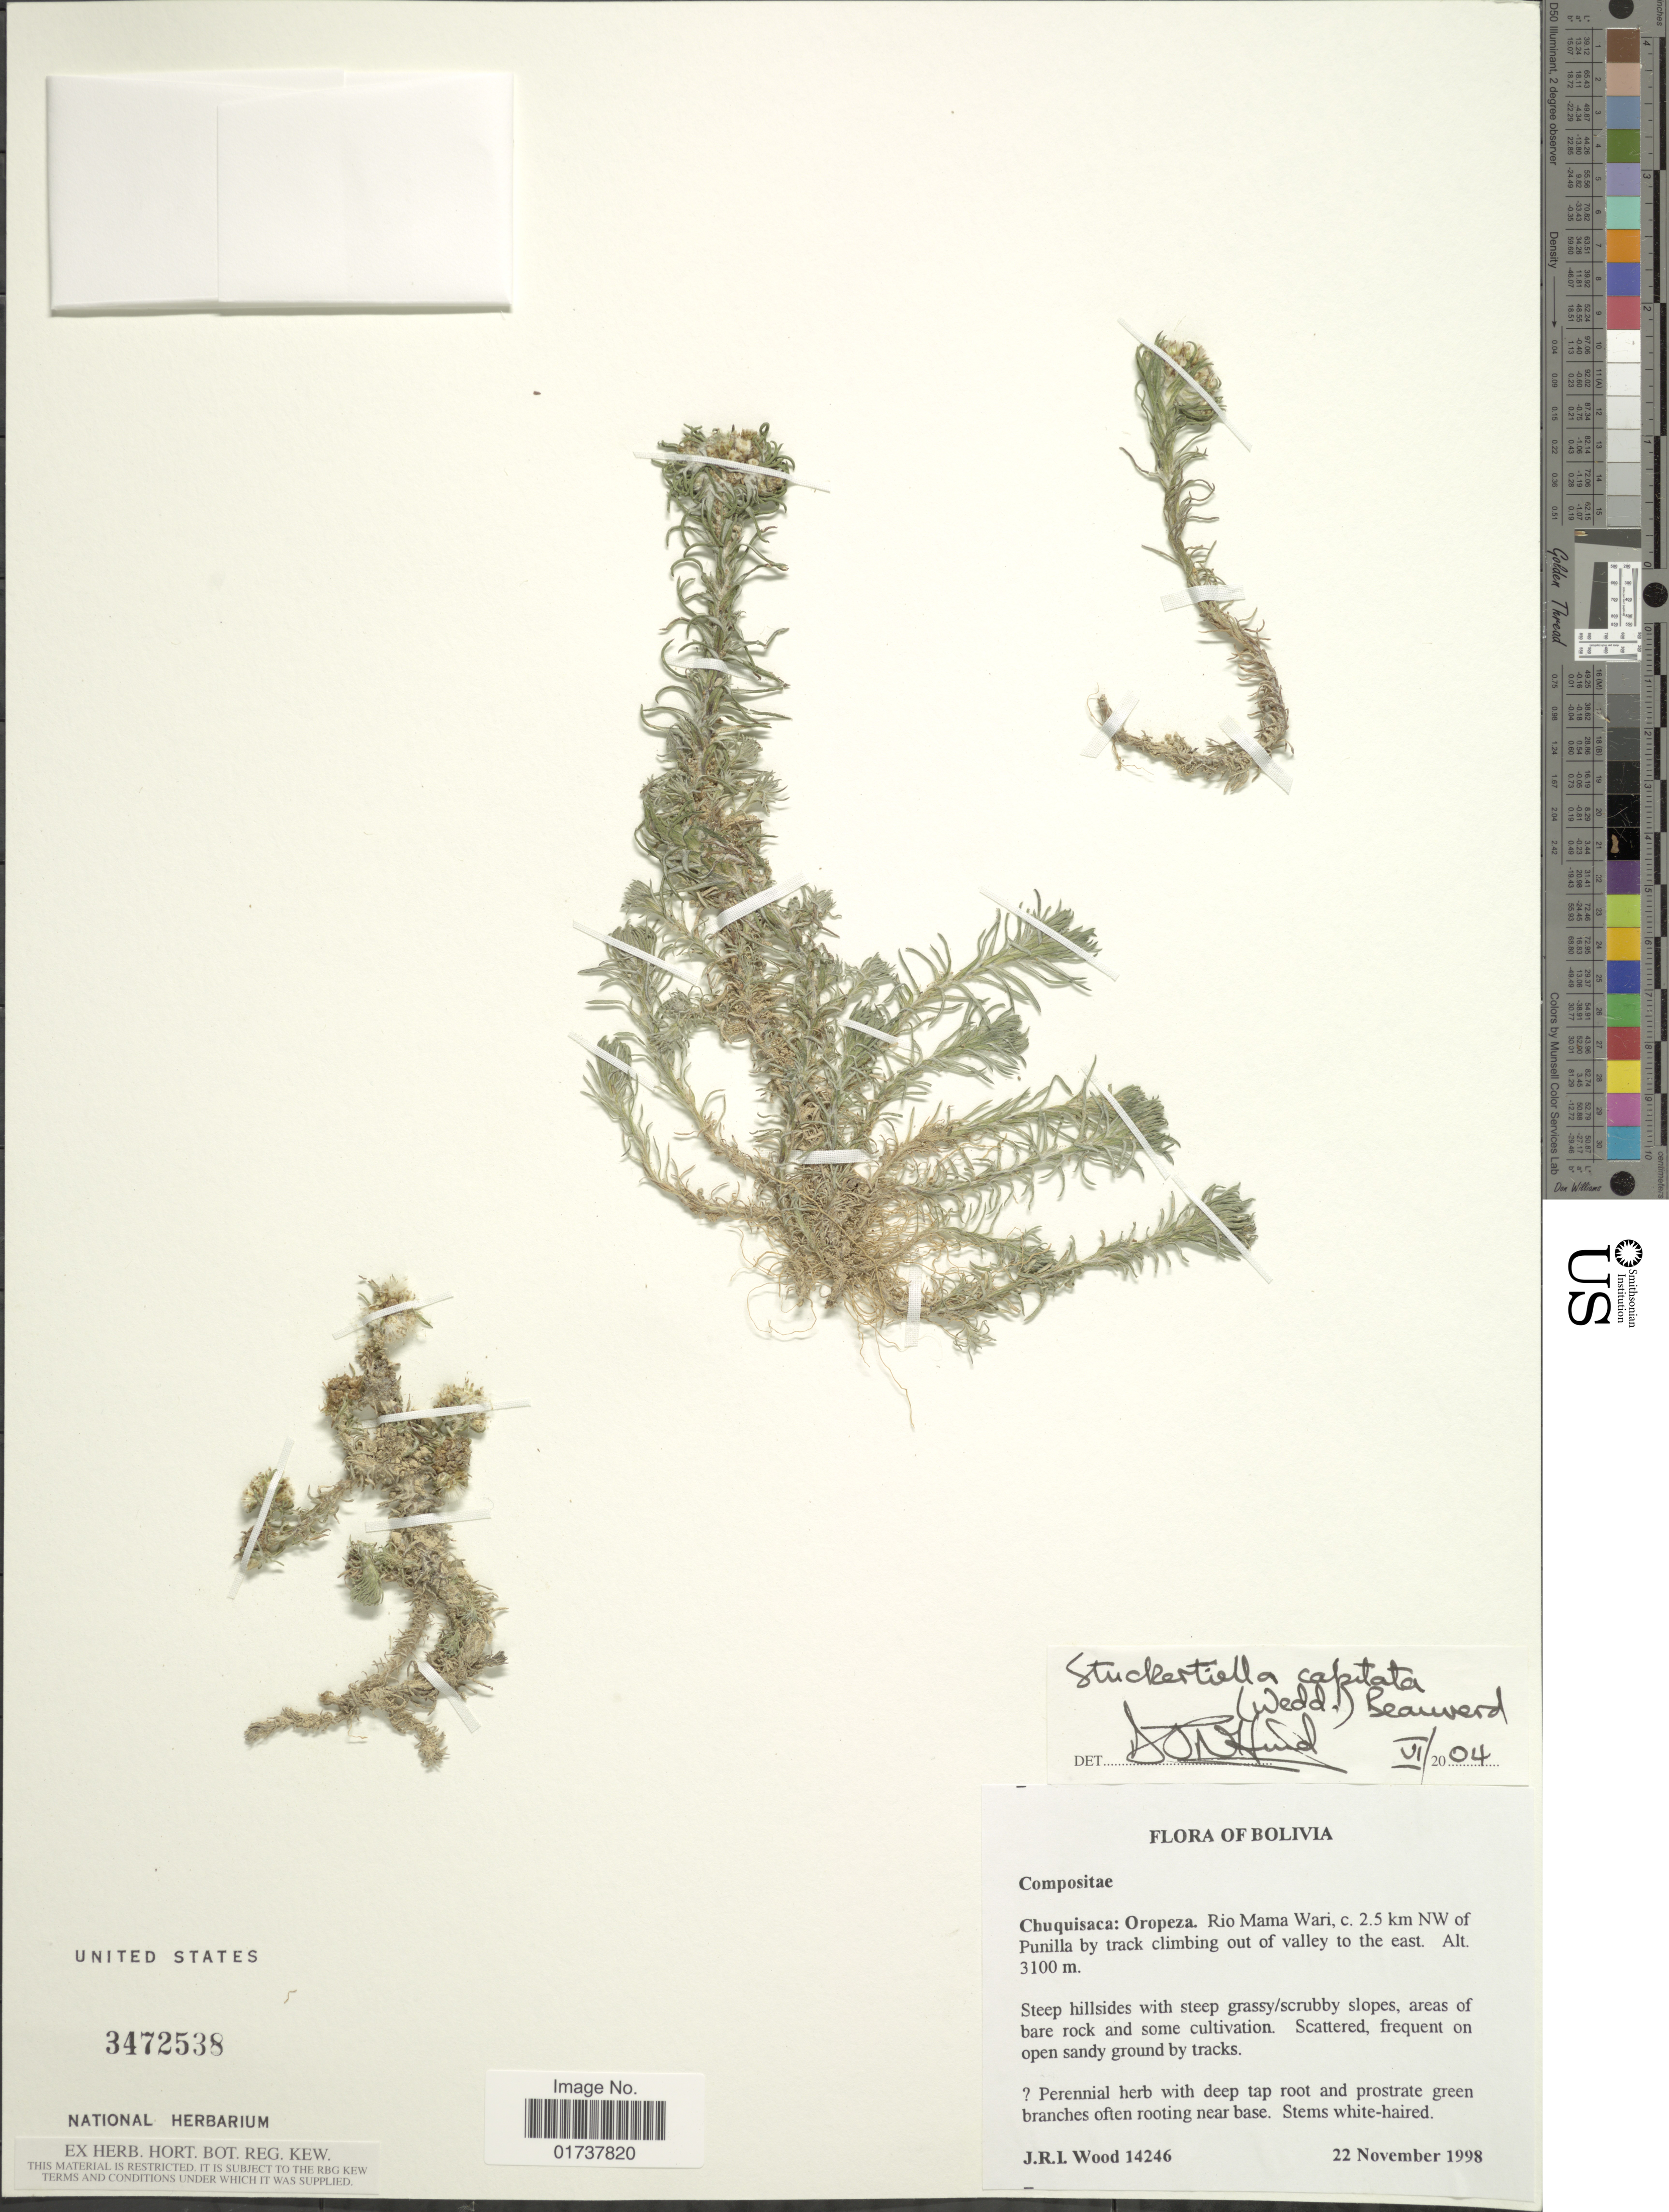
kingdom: Plantae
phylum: Tracheophyta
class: Magnoliopsida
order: Asterales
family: Asteraceae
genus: Stuckertiella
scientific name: Stuckertiella capitata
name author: (Wedd.) P. Beauv.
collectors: J. R. I. Wood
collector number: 14246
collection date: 1998-11-22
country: Bolivia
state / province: Chuquisaca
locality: Oropeza, Rio Mama Wari, c. 2.5 km NW of Punilla by track climbing out of valley to the east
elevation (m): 3100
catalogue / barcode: US 3472538